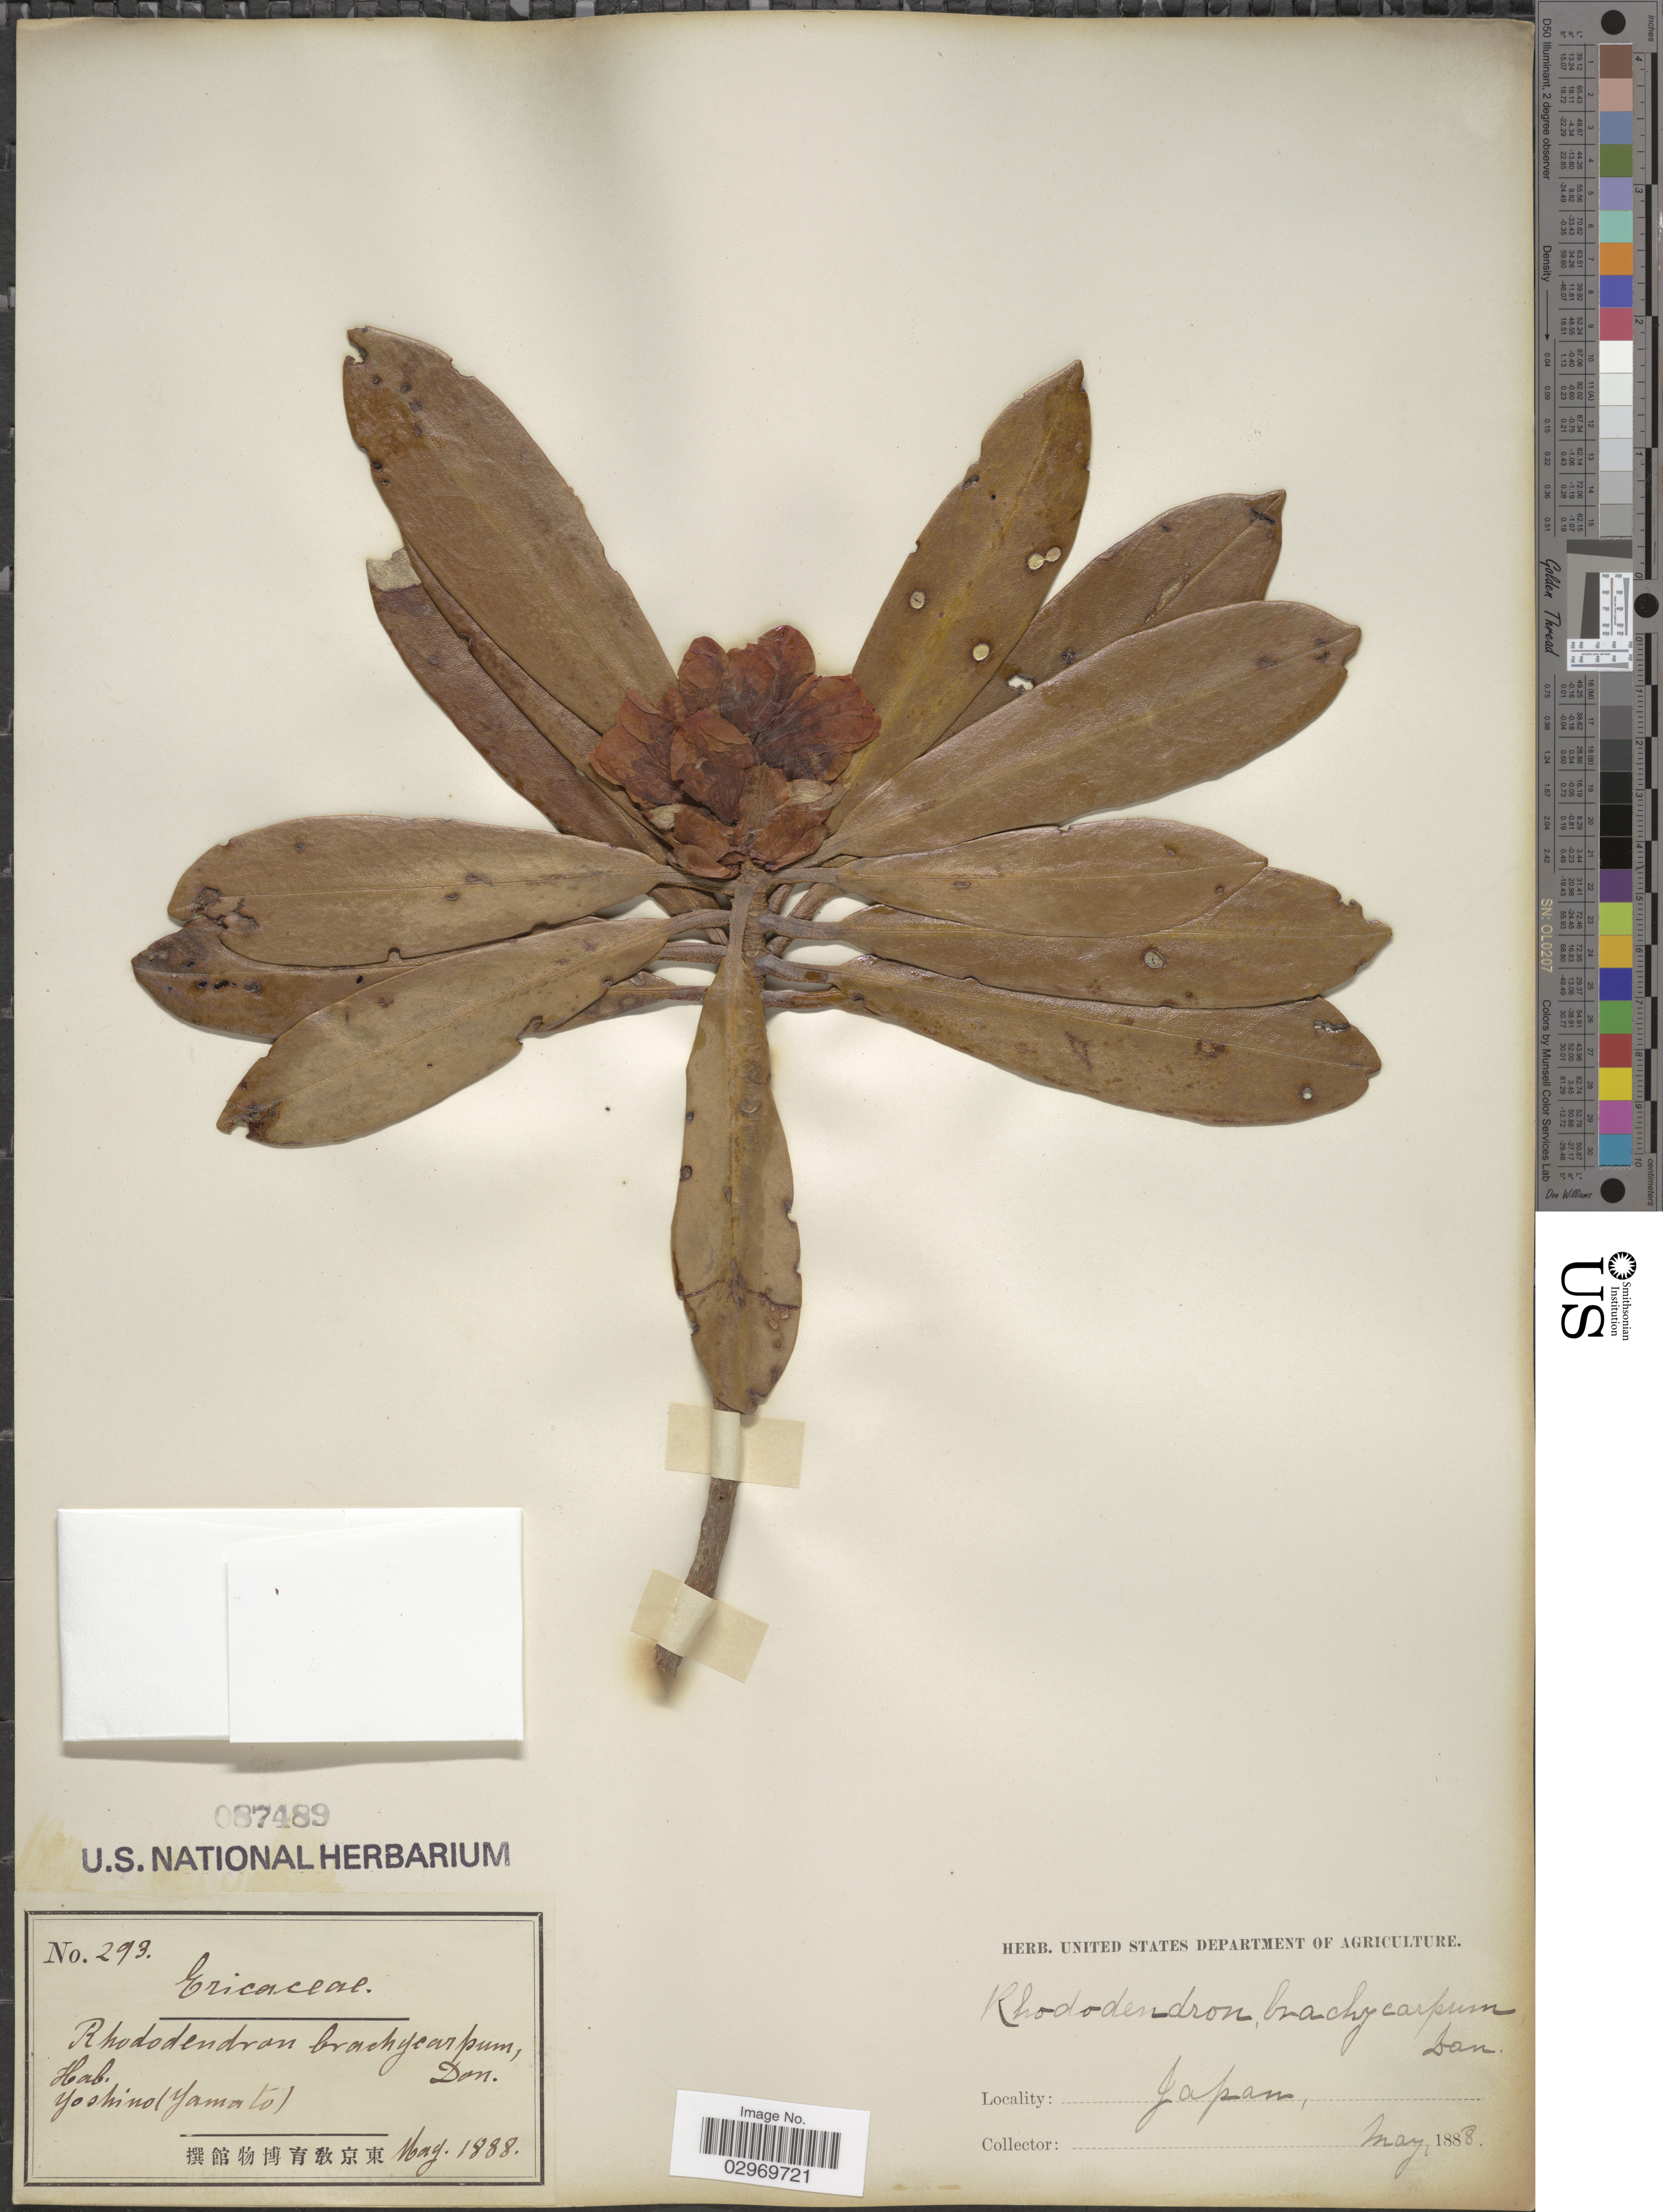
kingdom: Plantae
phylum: Tracheophyta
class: Magnoliopsida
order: Ericales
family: Ericaceae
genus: Rhododendron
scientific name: Rhododendron brachycarpum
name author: Auct.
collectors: Facchini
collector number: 293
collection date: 1888-05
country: Japan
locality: Yoshino (Yamato).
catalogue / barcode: US 87489